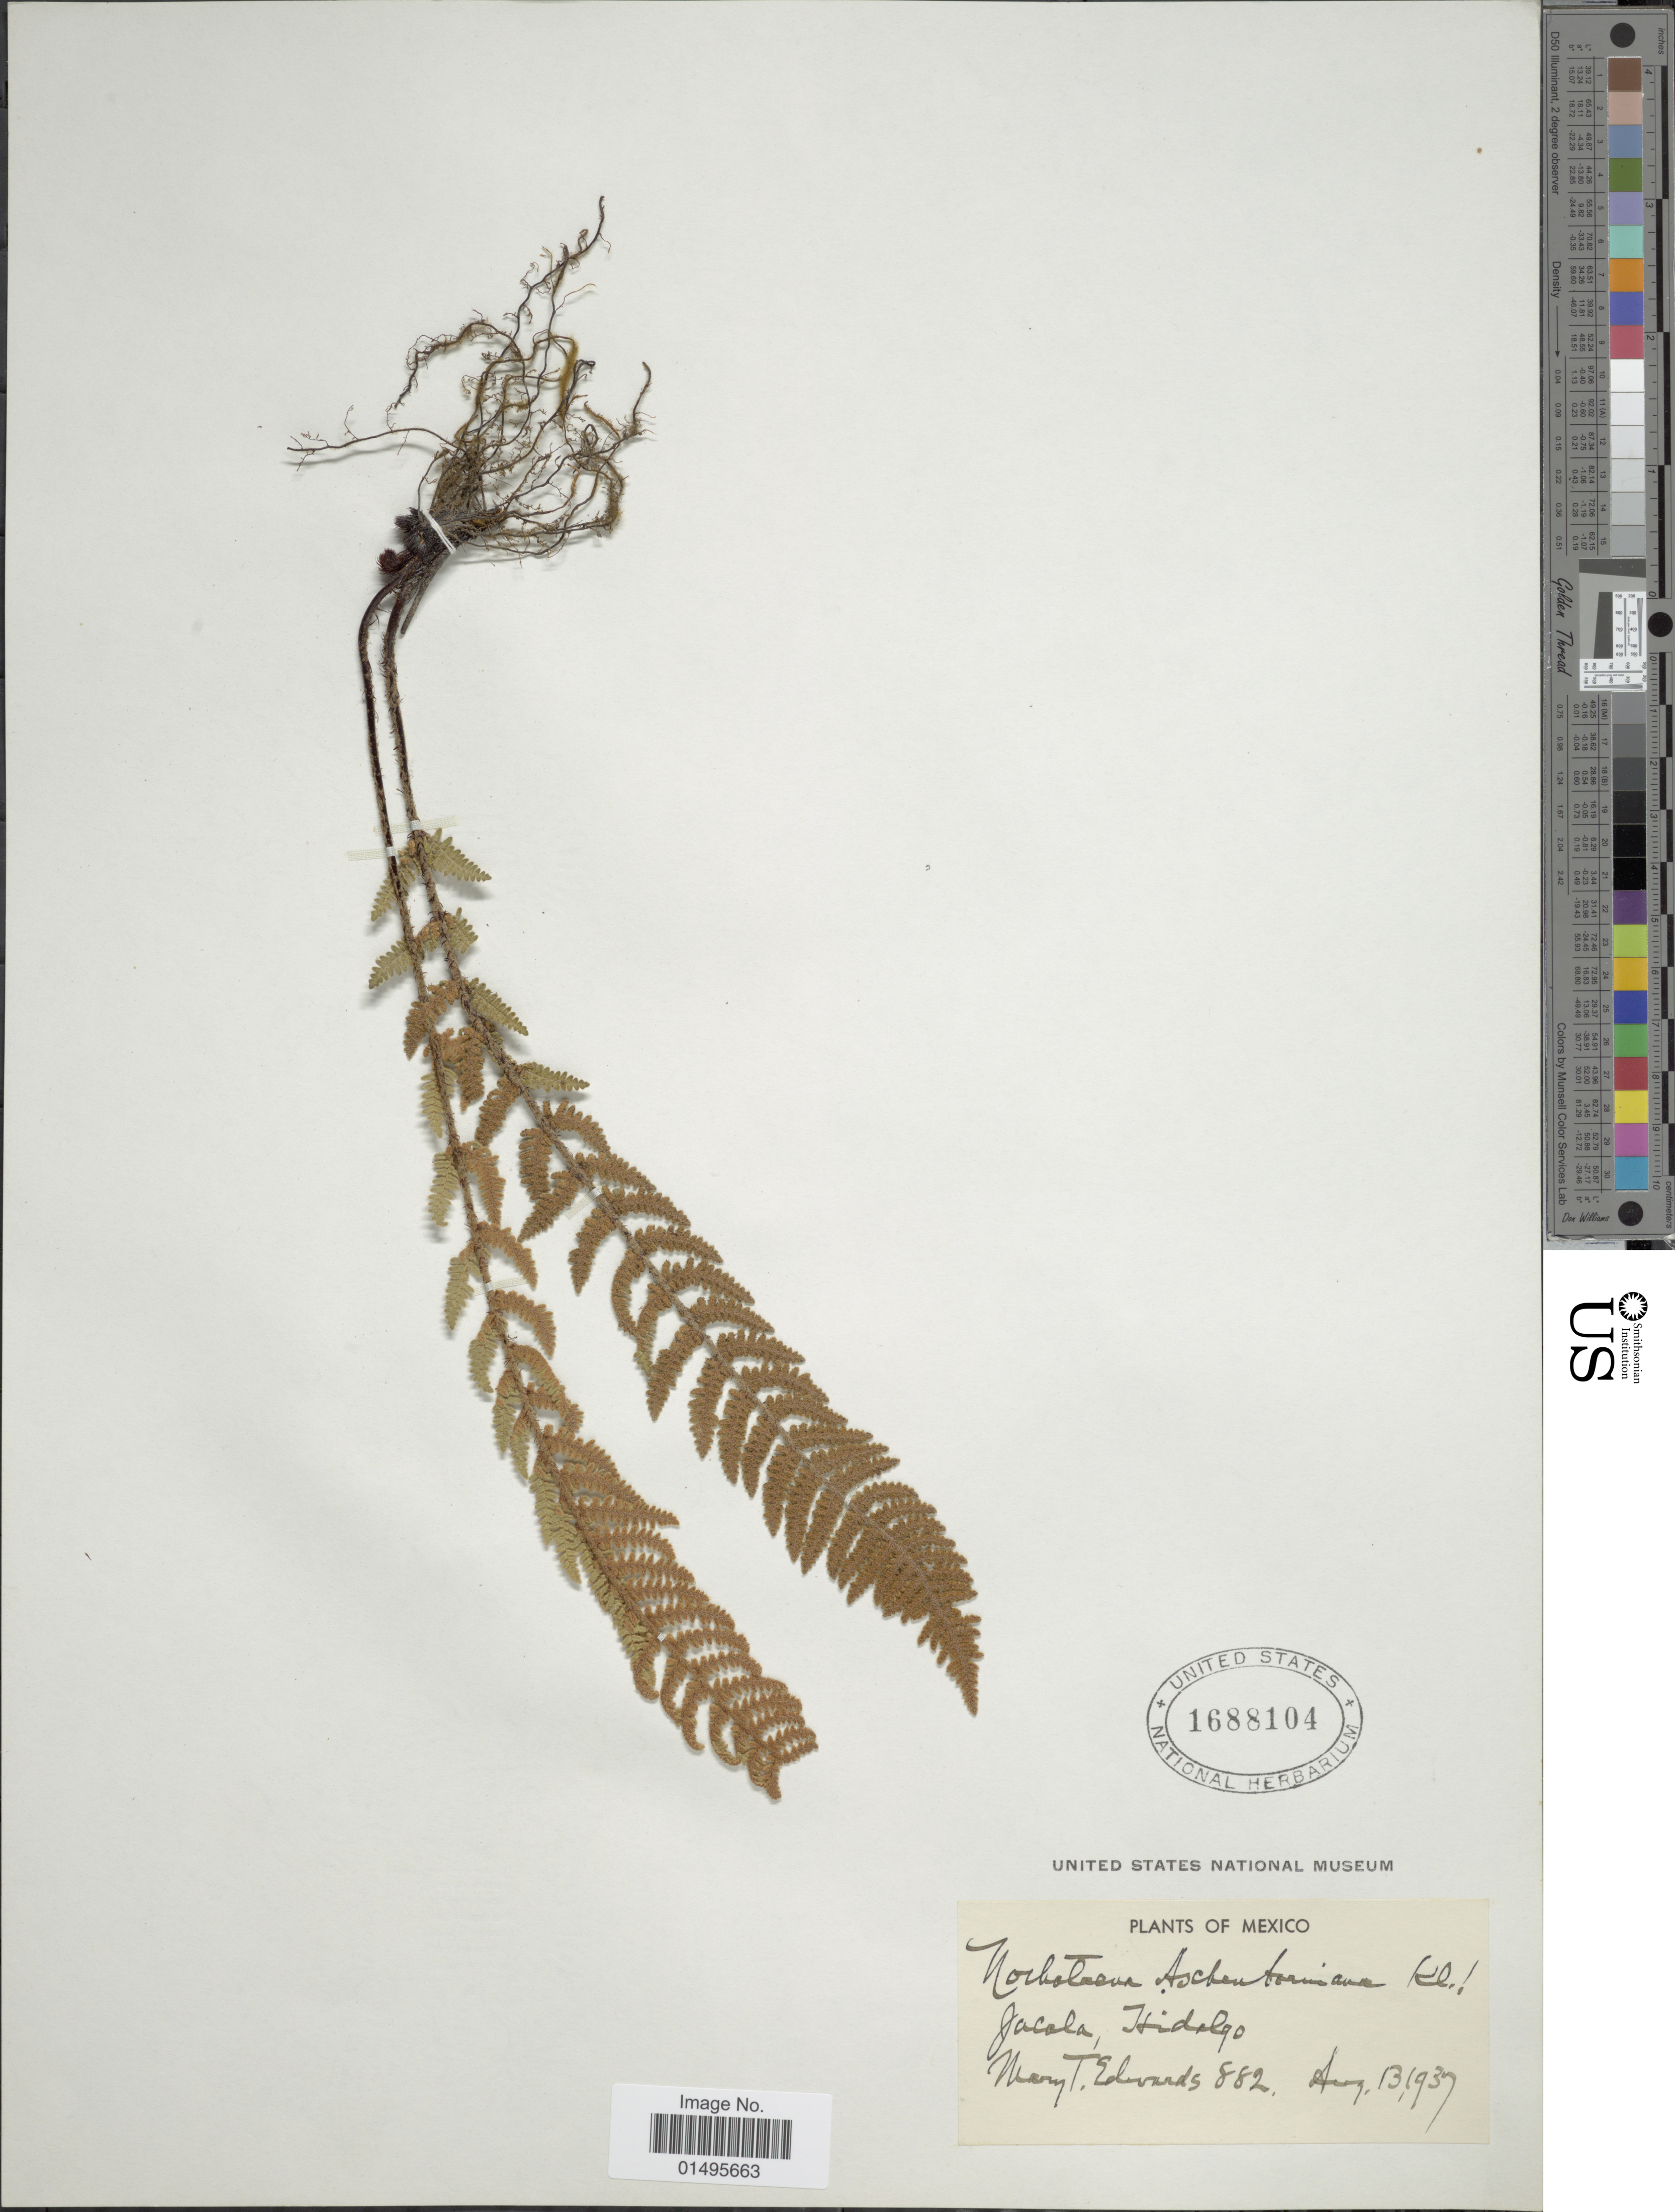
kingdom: Plantae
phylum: Tracheophyta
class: Polypodiopsida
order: Polypodiales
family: Pteridaceae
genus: Notholaena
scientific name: Notholaena aschenborniana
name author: Klotzsch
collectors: T. Edwards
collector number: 882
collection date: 1939-08-13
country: Mexico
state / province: Hidalgo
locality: Jacala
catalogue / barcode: US 1688104